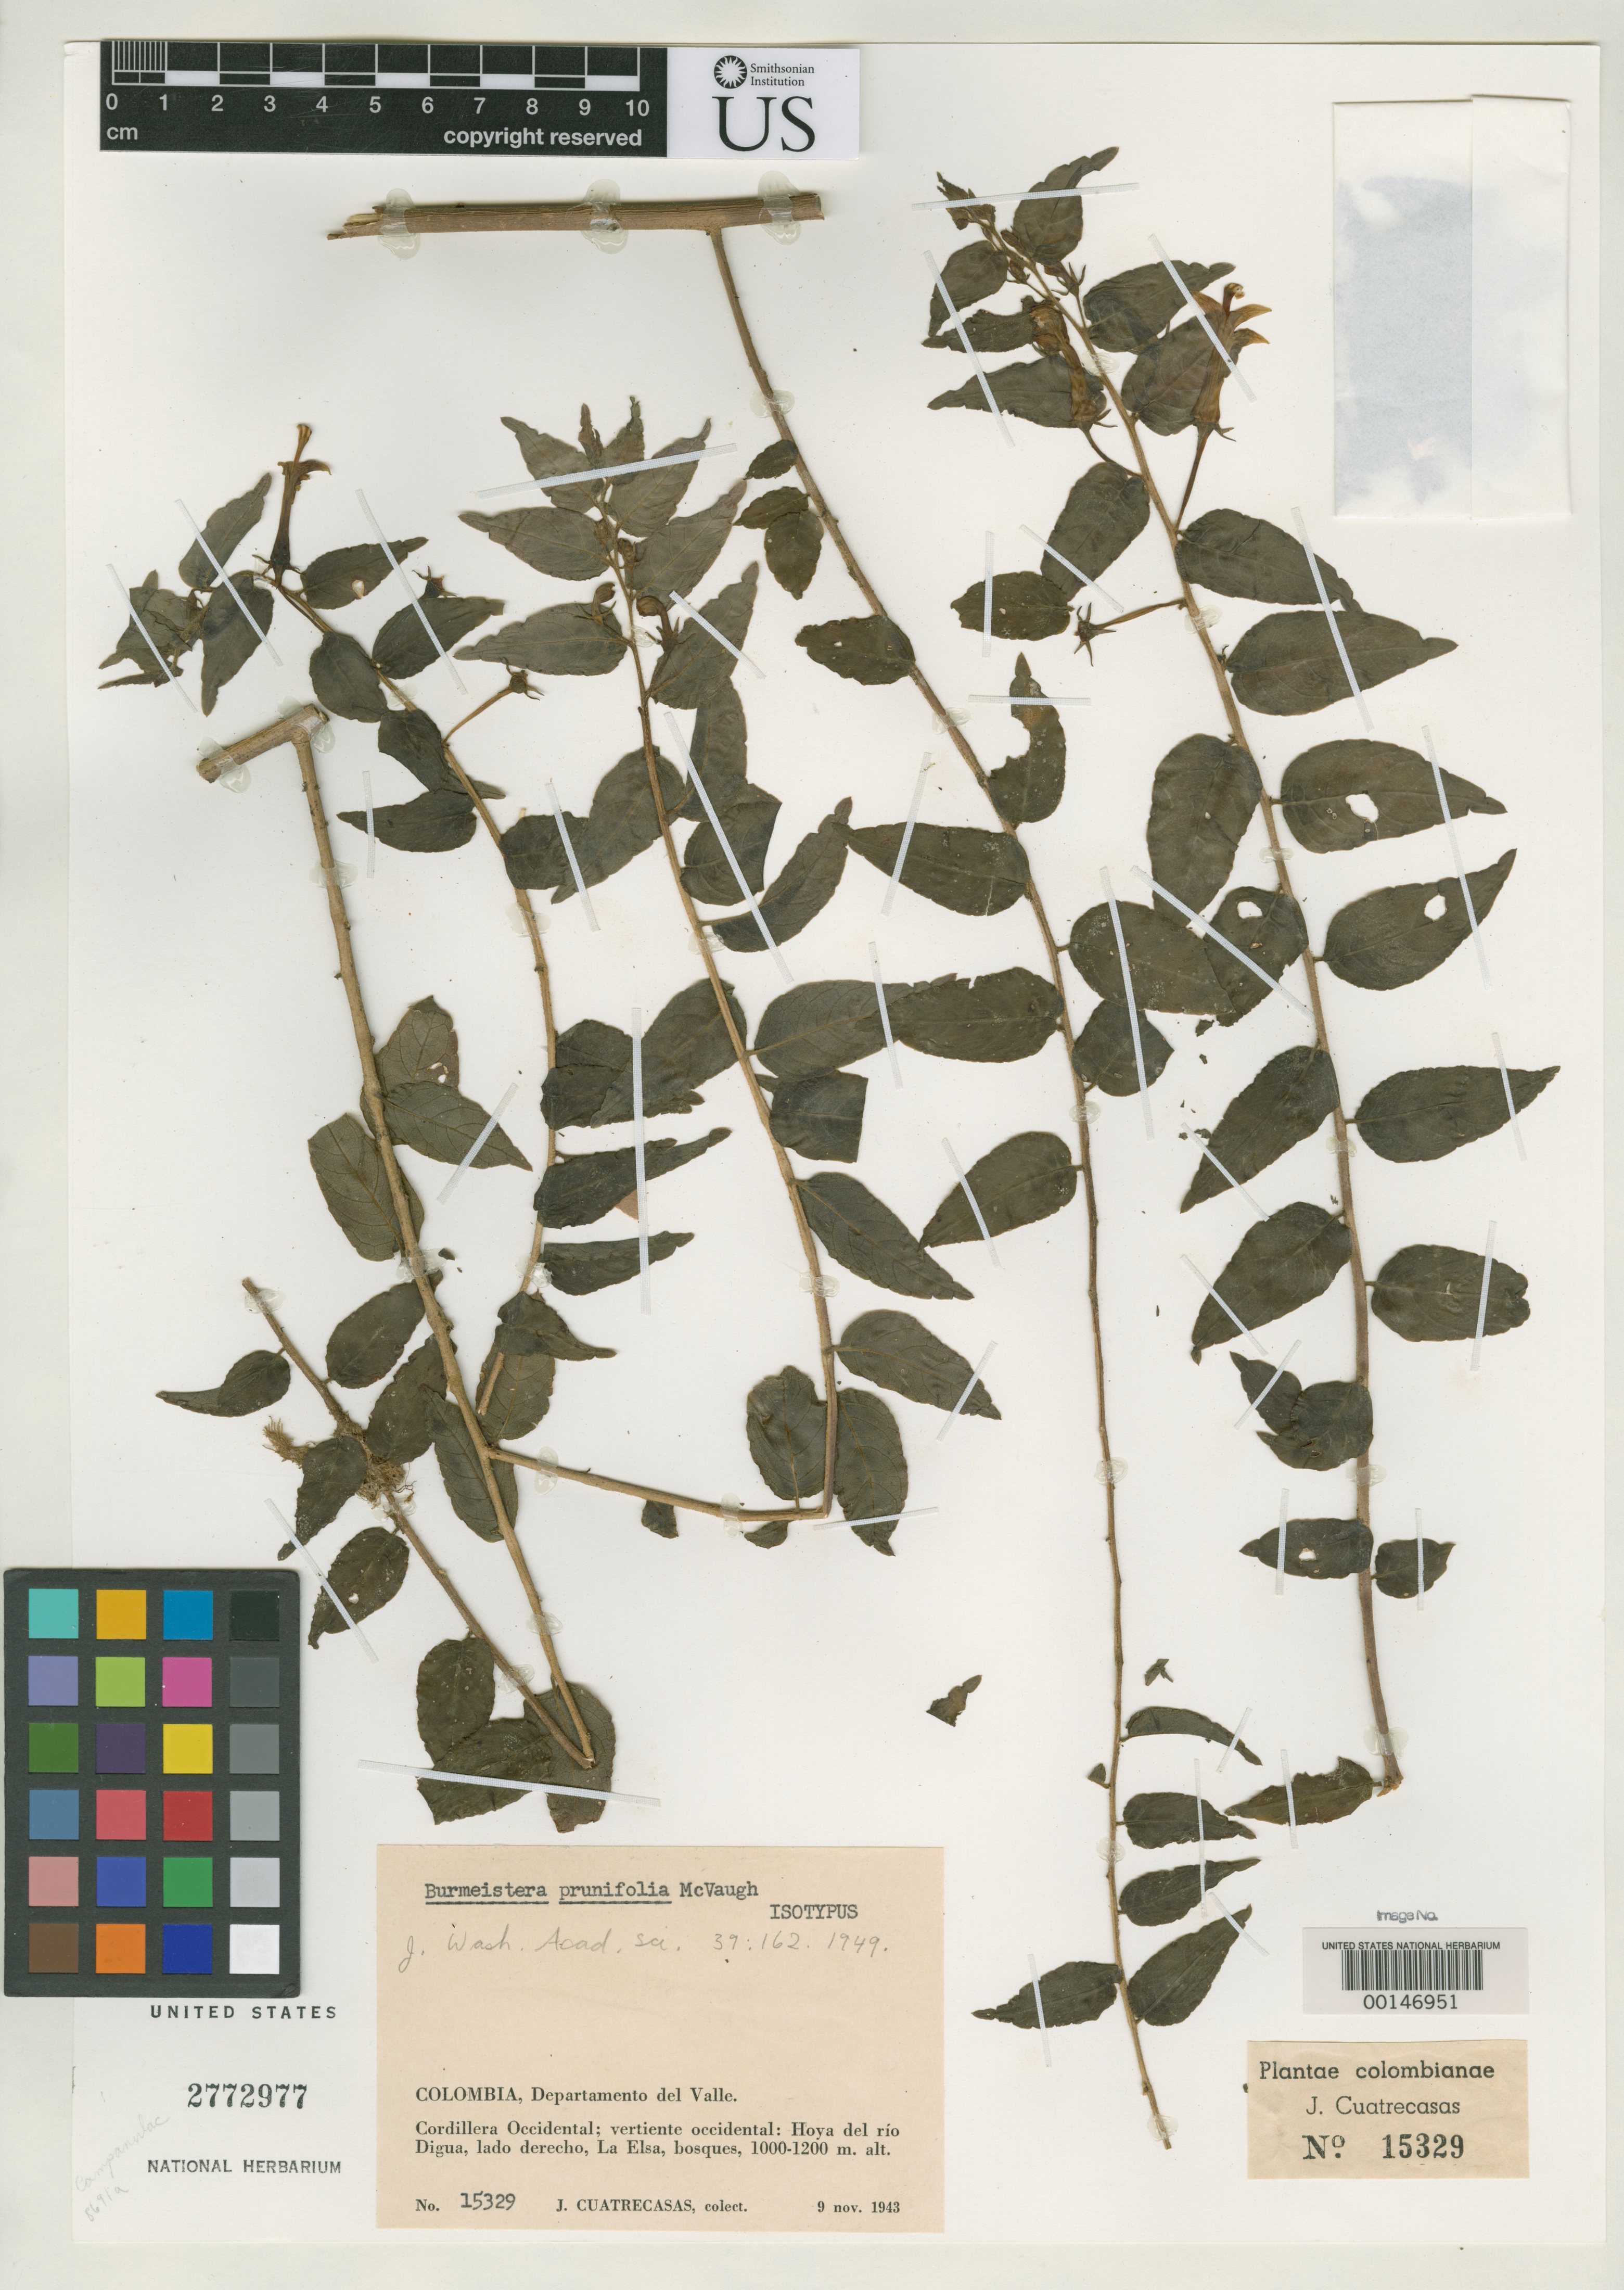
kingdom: Plantae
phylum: Tracheophyta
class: Magnoliopsida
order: Asterales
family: Campanulaceae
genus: Burmeistera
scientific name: Burmeistera prunifolia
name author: McVaugh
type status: Isotype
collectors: J. Cuatrecasas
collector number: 15329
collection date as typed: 09 Nov 1943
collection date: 1943-11-09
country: Colombia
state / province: Valle del Cauca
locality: Hoya del Rio Digua, Laelsa.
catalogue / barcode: US 2772977